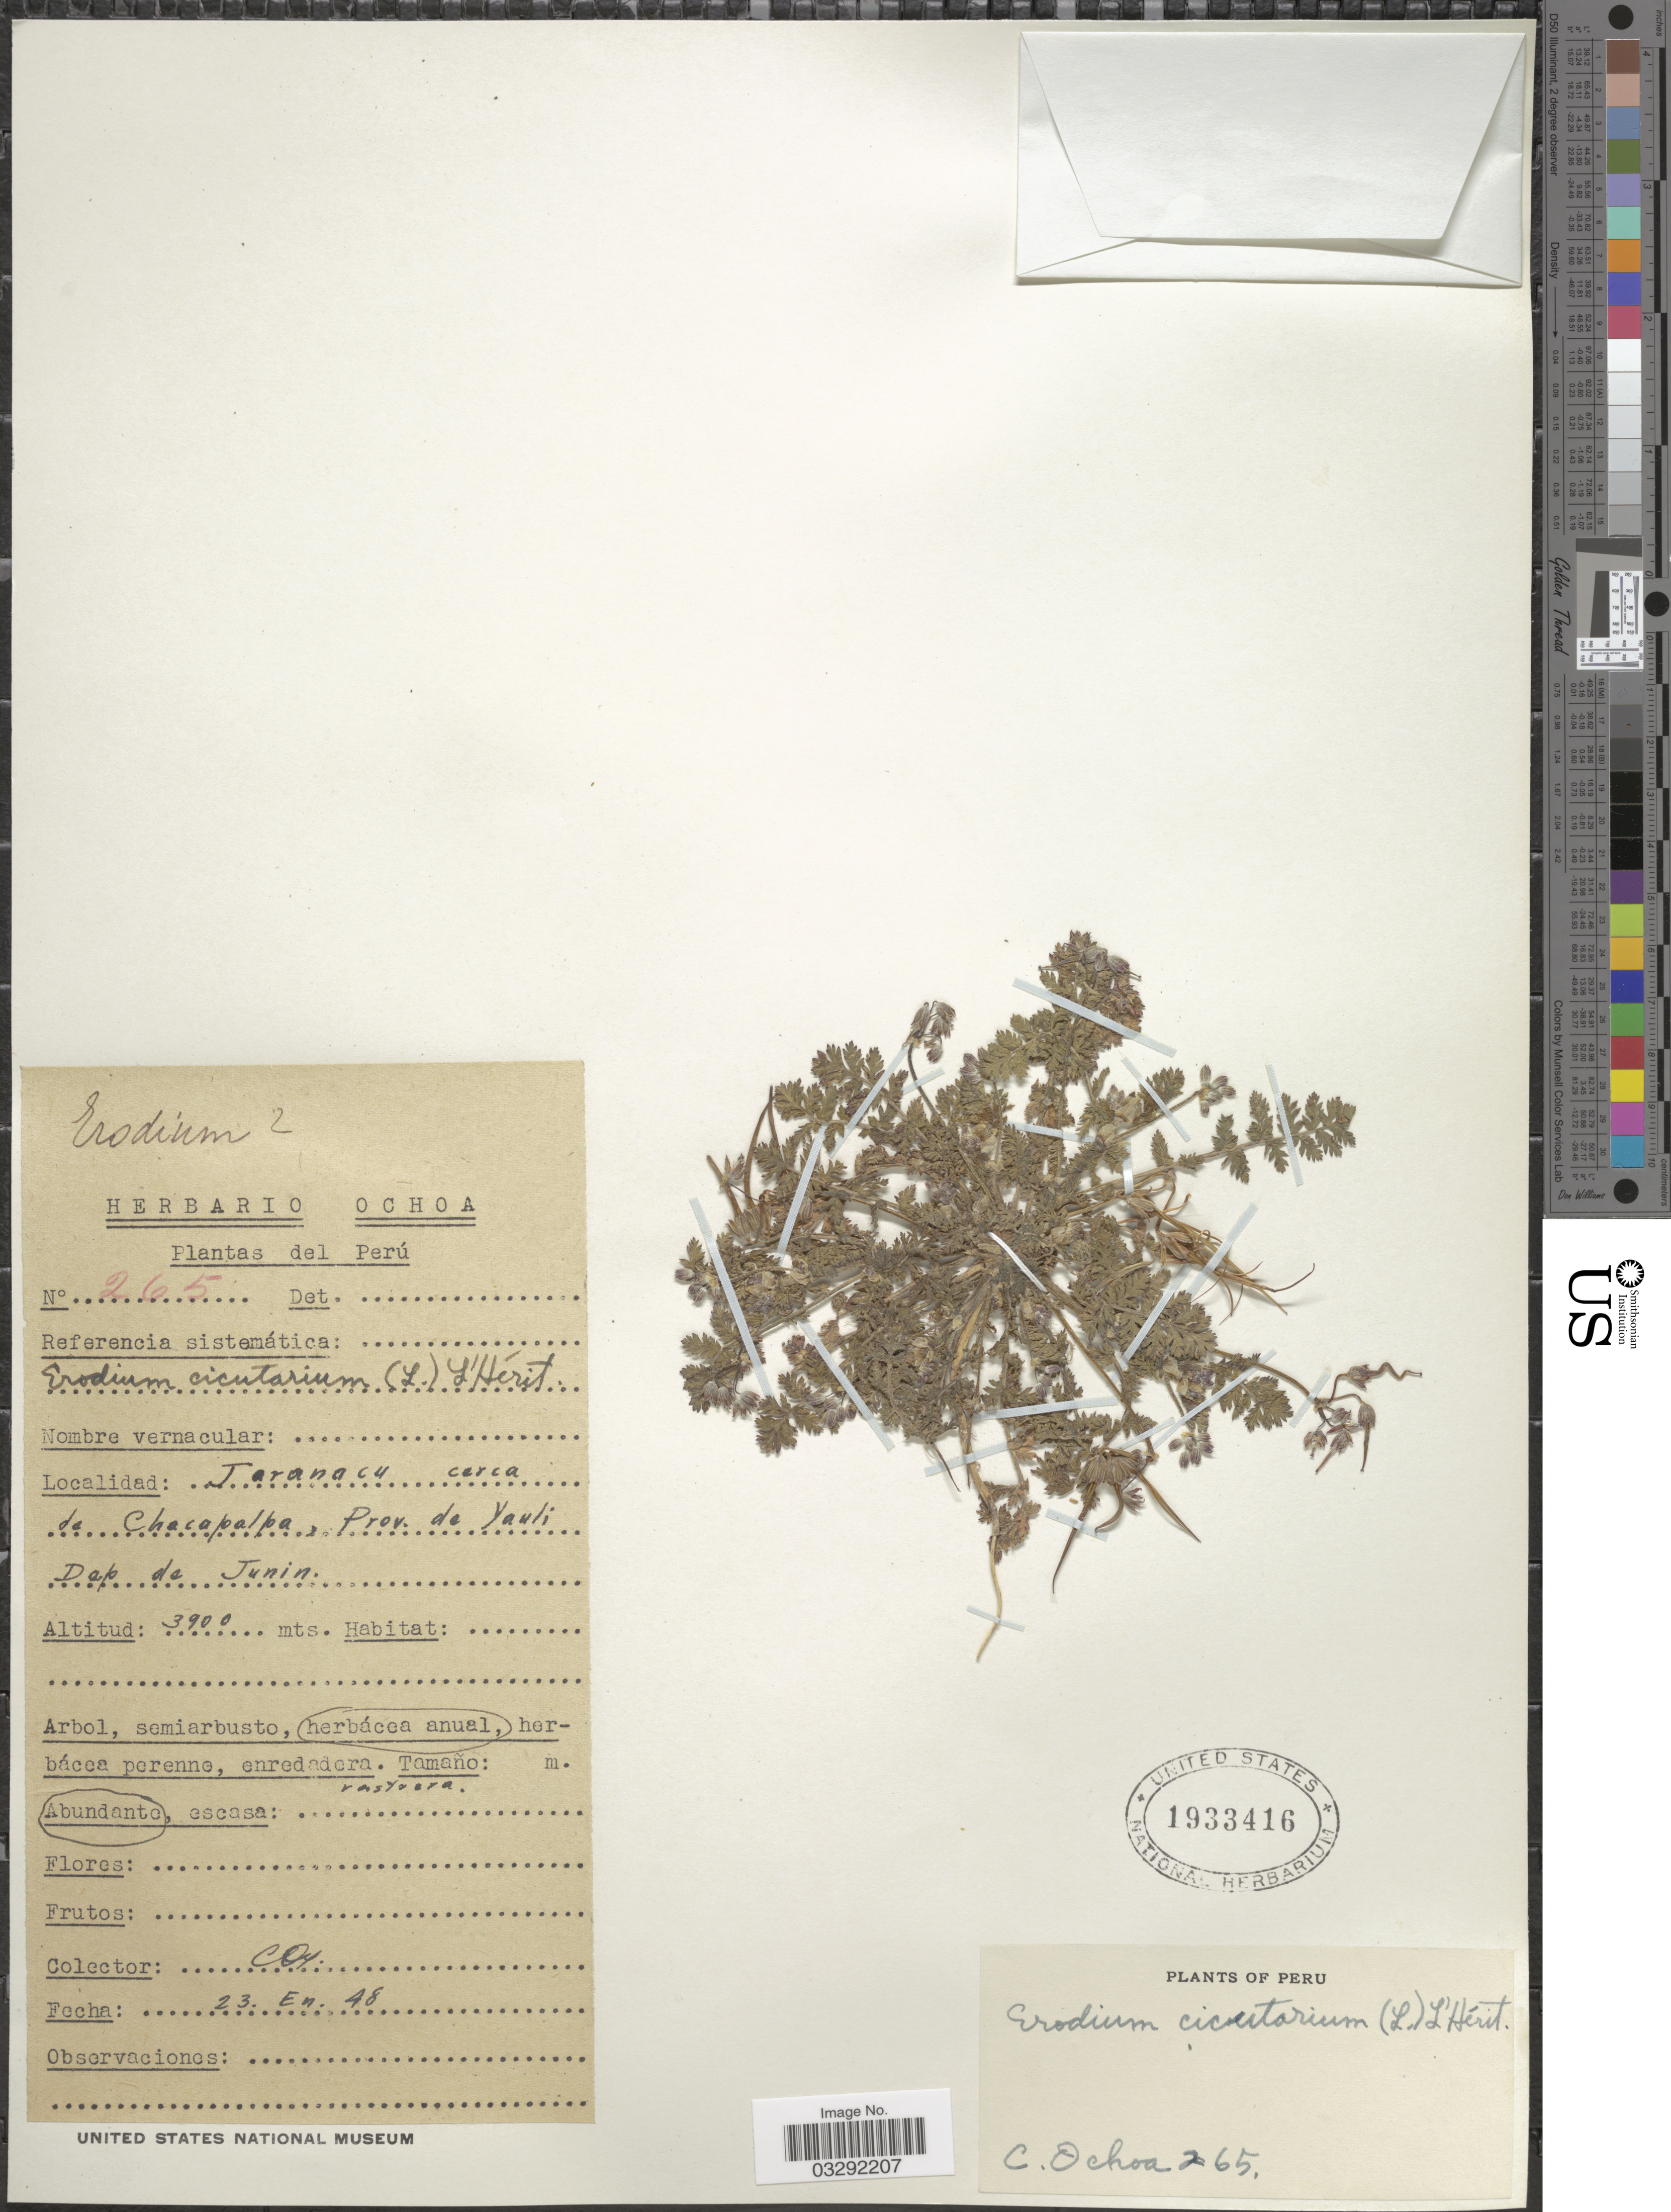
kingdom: Plantae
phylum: Tracheophyta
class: Magnoliopsida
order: Geraniales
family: Geraniaceae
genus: Erodium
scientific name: Erodium cicutarium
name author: (L.) L'Hér.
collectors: C. Ochoa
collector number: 265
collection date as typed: Transcribed d/m/y: 23/1/48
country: Peru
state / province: Junín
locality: Taranacu cerca de Chacopalpa, Prov. de Yauli Dep. de Junin.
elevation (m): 3900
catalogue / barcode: US 1933416